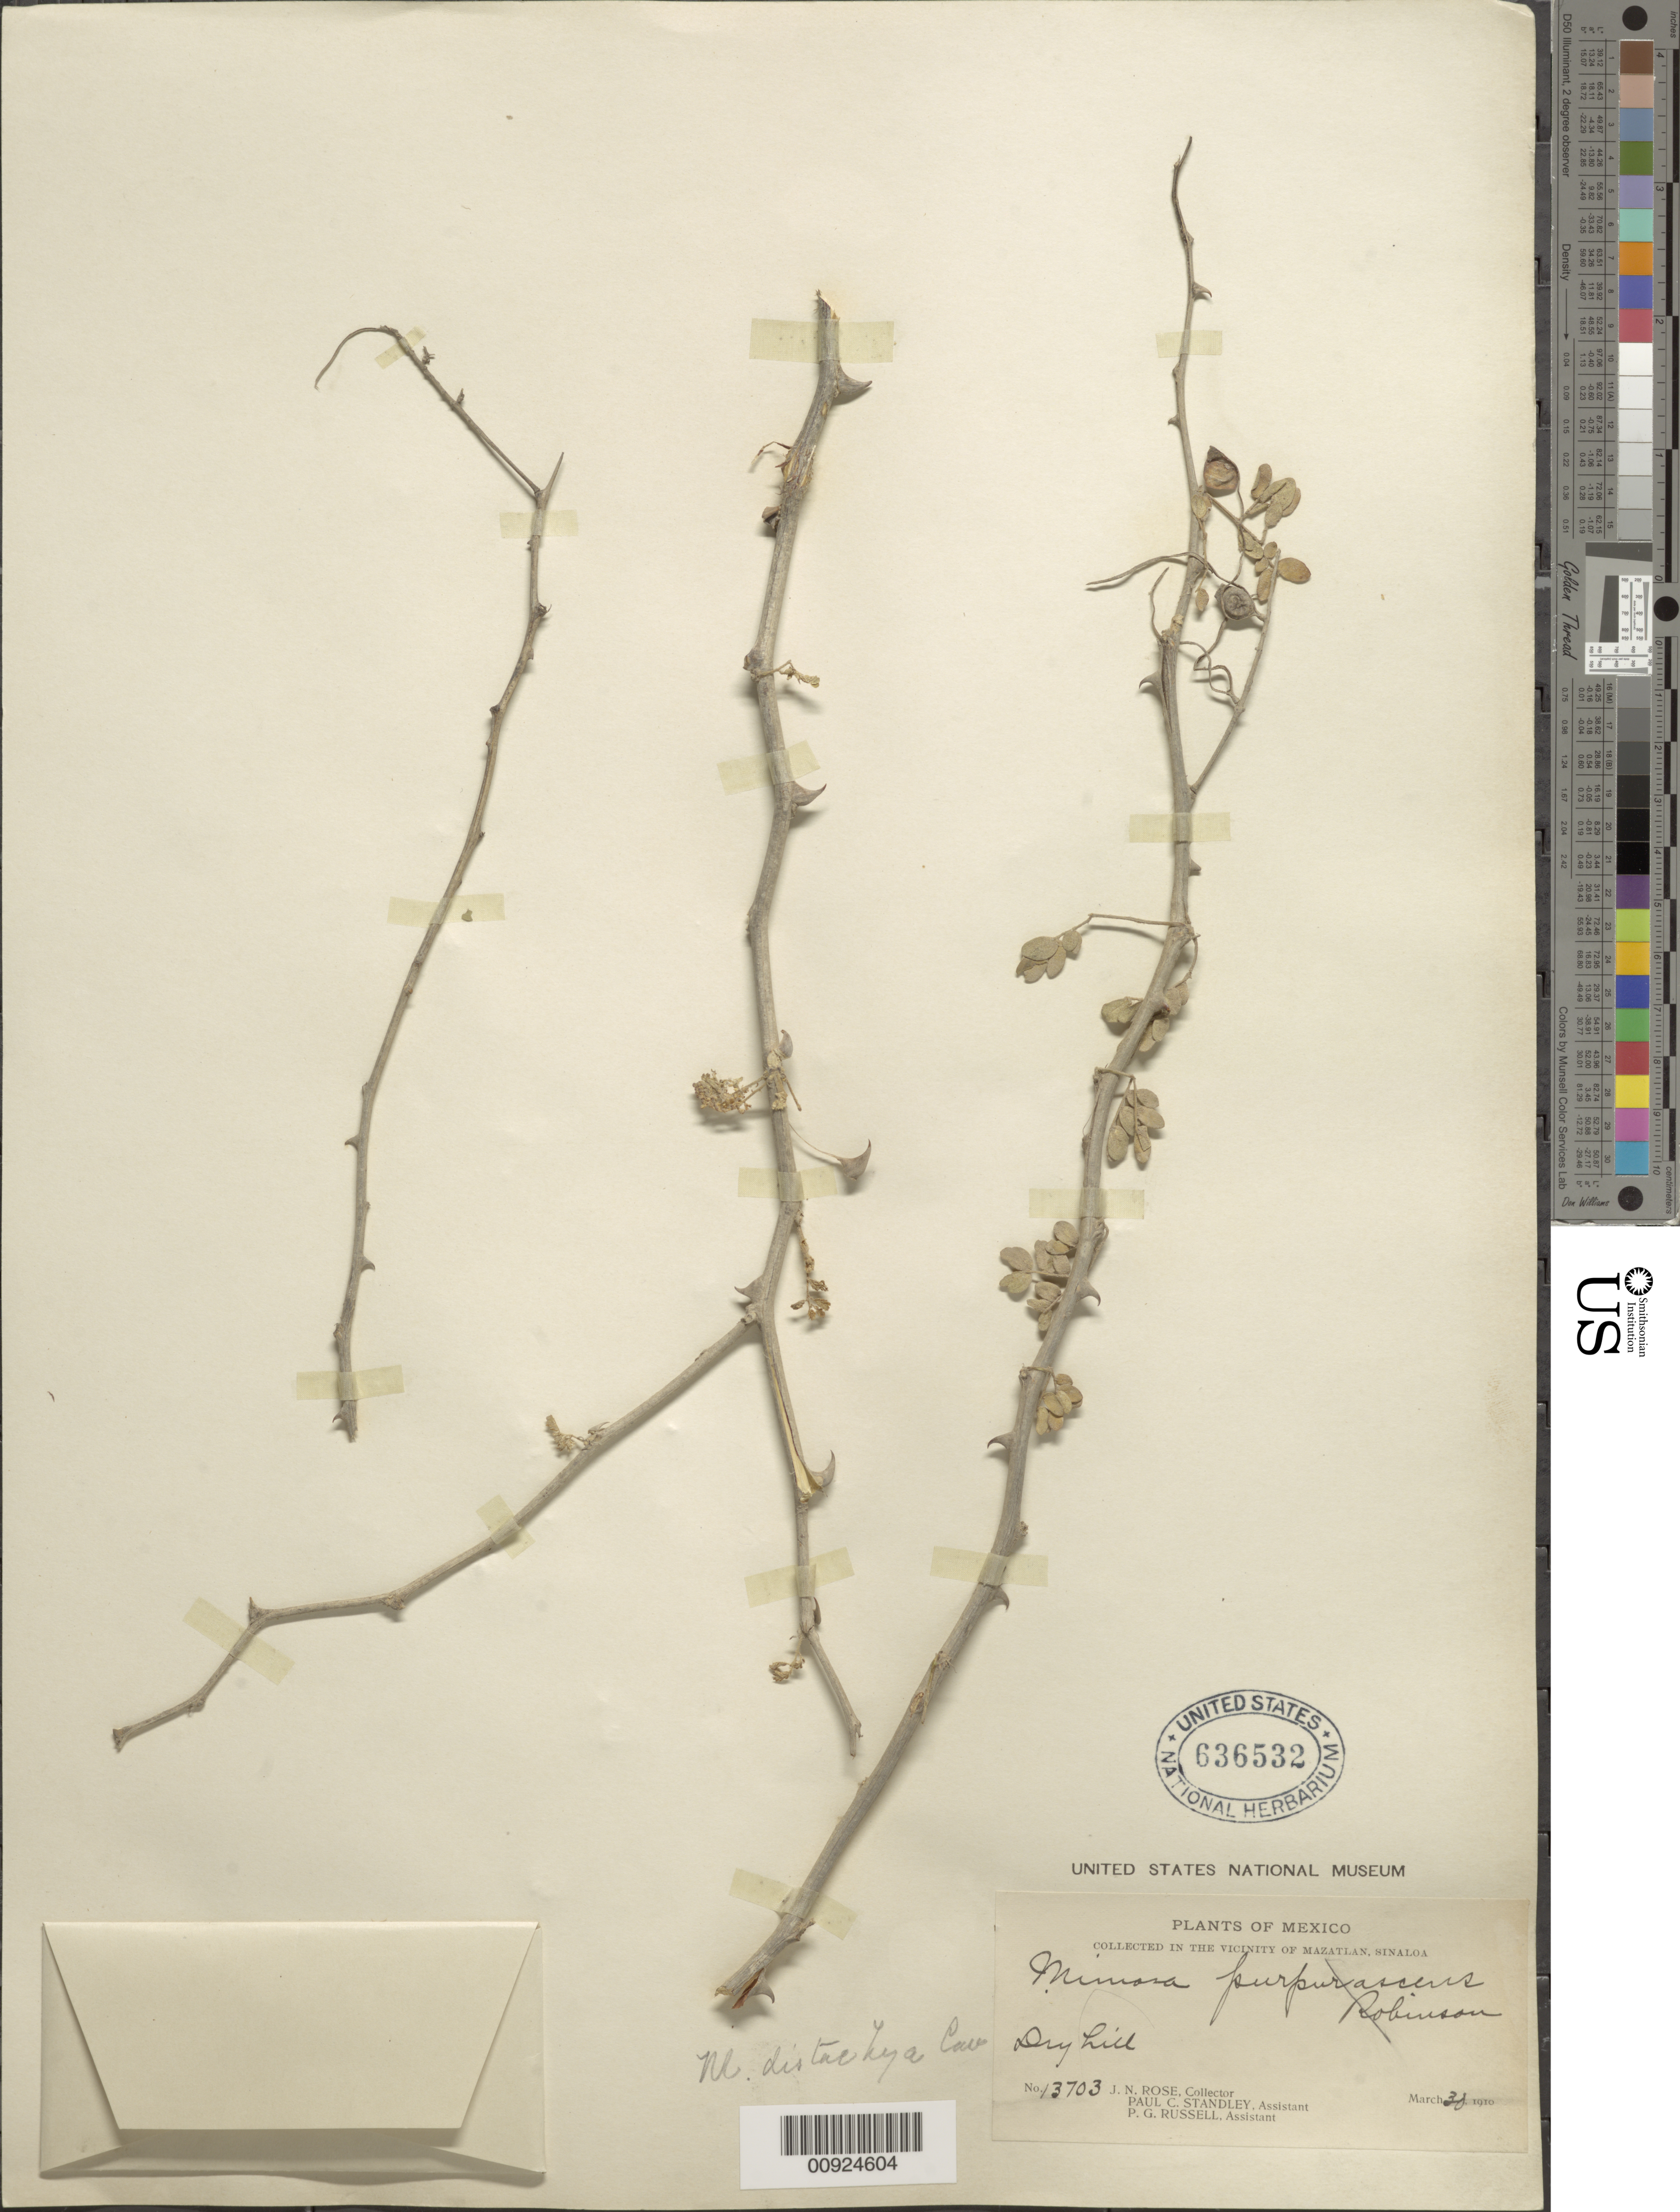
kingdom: Plantae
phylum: Tracheophyta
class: Magnoliopsida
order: Fabales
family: Fabaceae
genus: Mimosa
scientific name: Mimosa distachya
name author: Cav.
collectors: J. N. Rose, P. C. Standley & P. G. Russell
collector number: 13703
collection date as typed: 30 Mar 1910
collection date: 1910-03-30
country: Mexico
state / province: Sinaloa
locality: In the vicinity of Mazatlán, State of Sinaloa.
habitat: Dry hill.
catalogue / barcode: US 636532